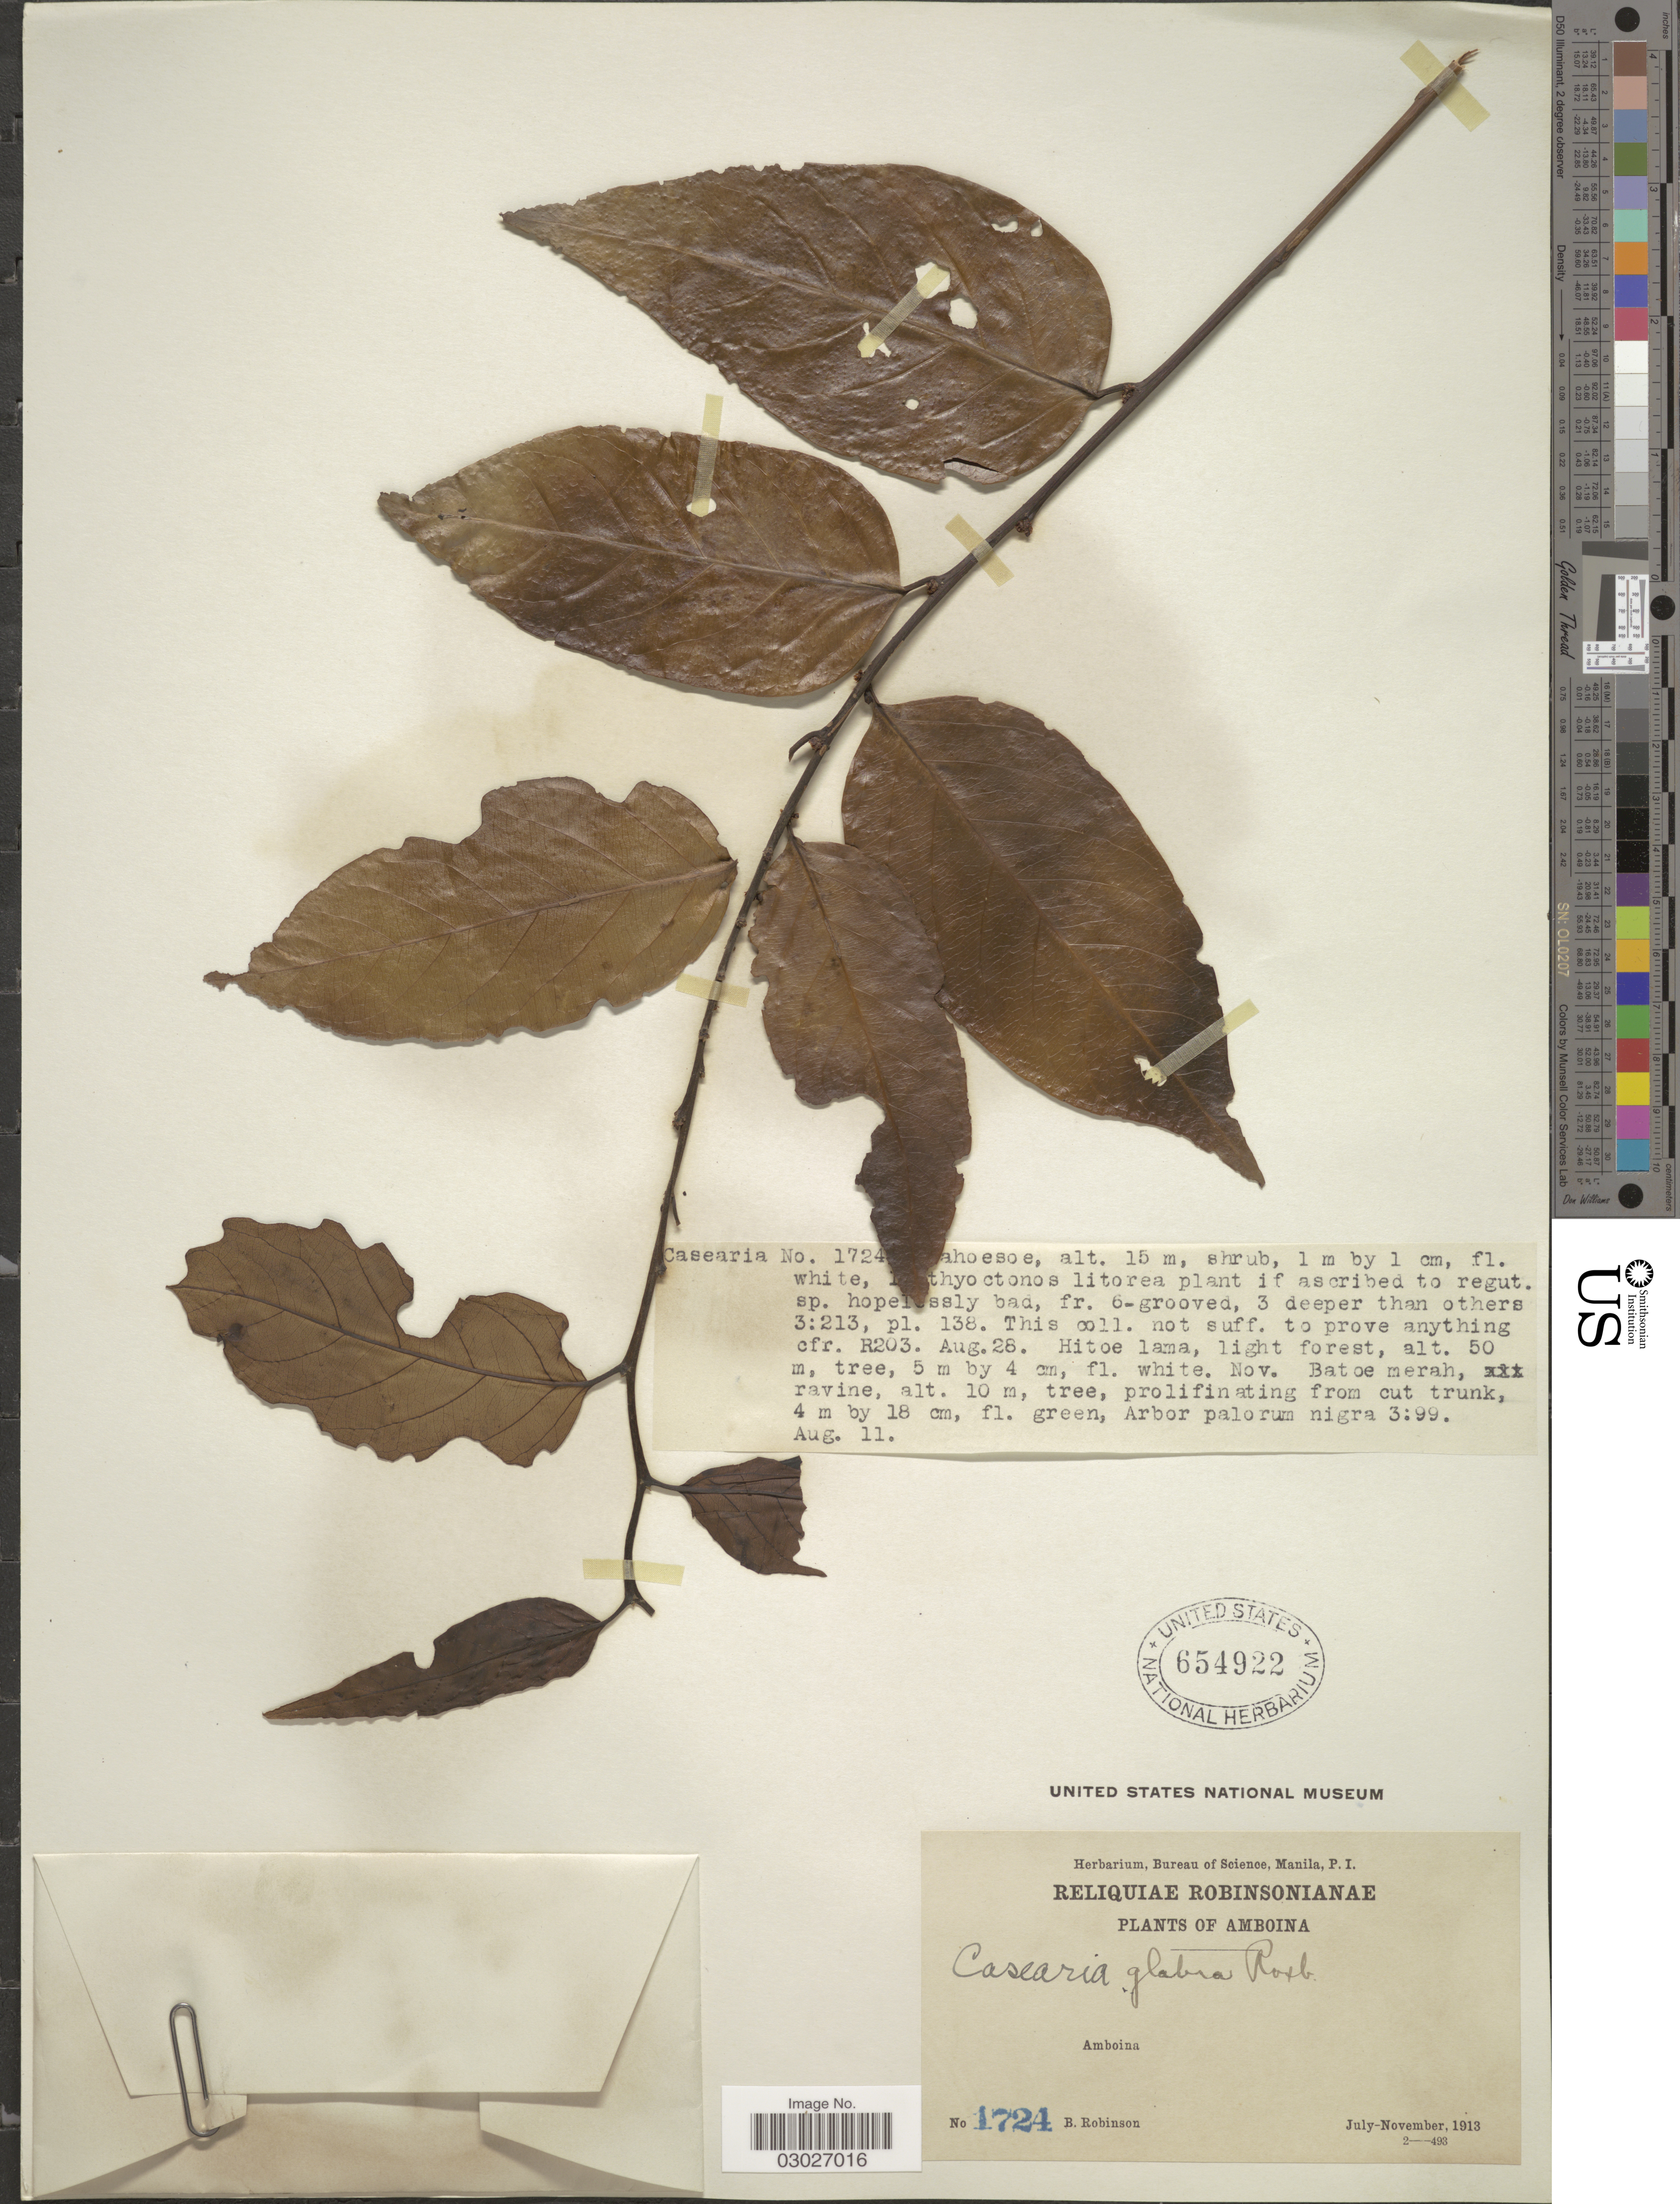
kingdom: Plantae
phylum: Tracheophyta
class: Magnoliopsida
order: Malpighiales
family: Salicaceae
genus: Casearia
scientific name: Casearia glabra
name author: Roxb.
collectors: B. Robinson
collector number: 1724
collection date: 1913-07/1913-11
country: Indonesia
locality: Amboina.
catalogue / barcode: US 654922